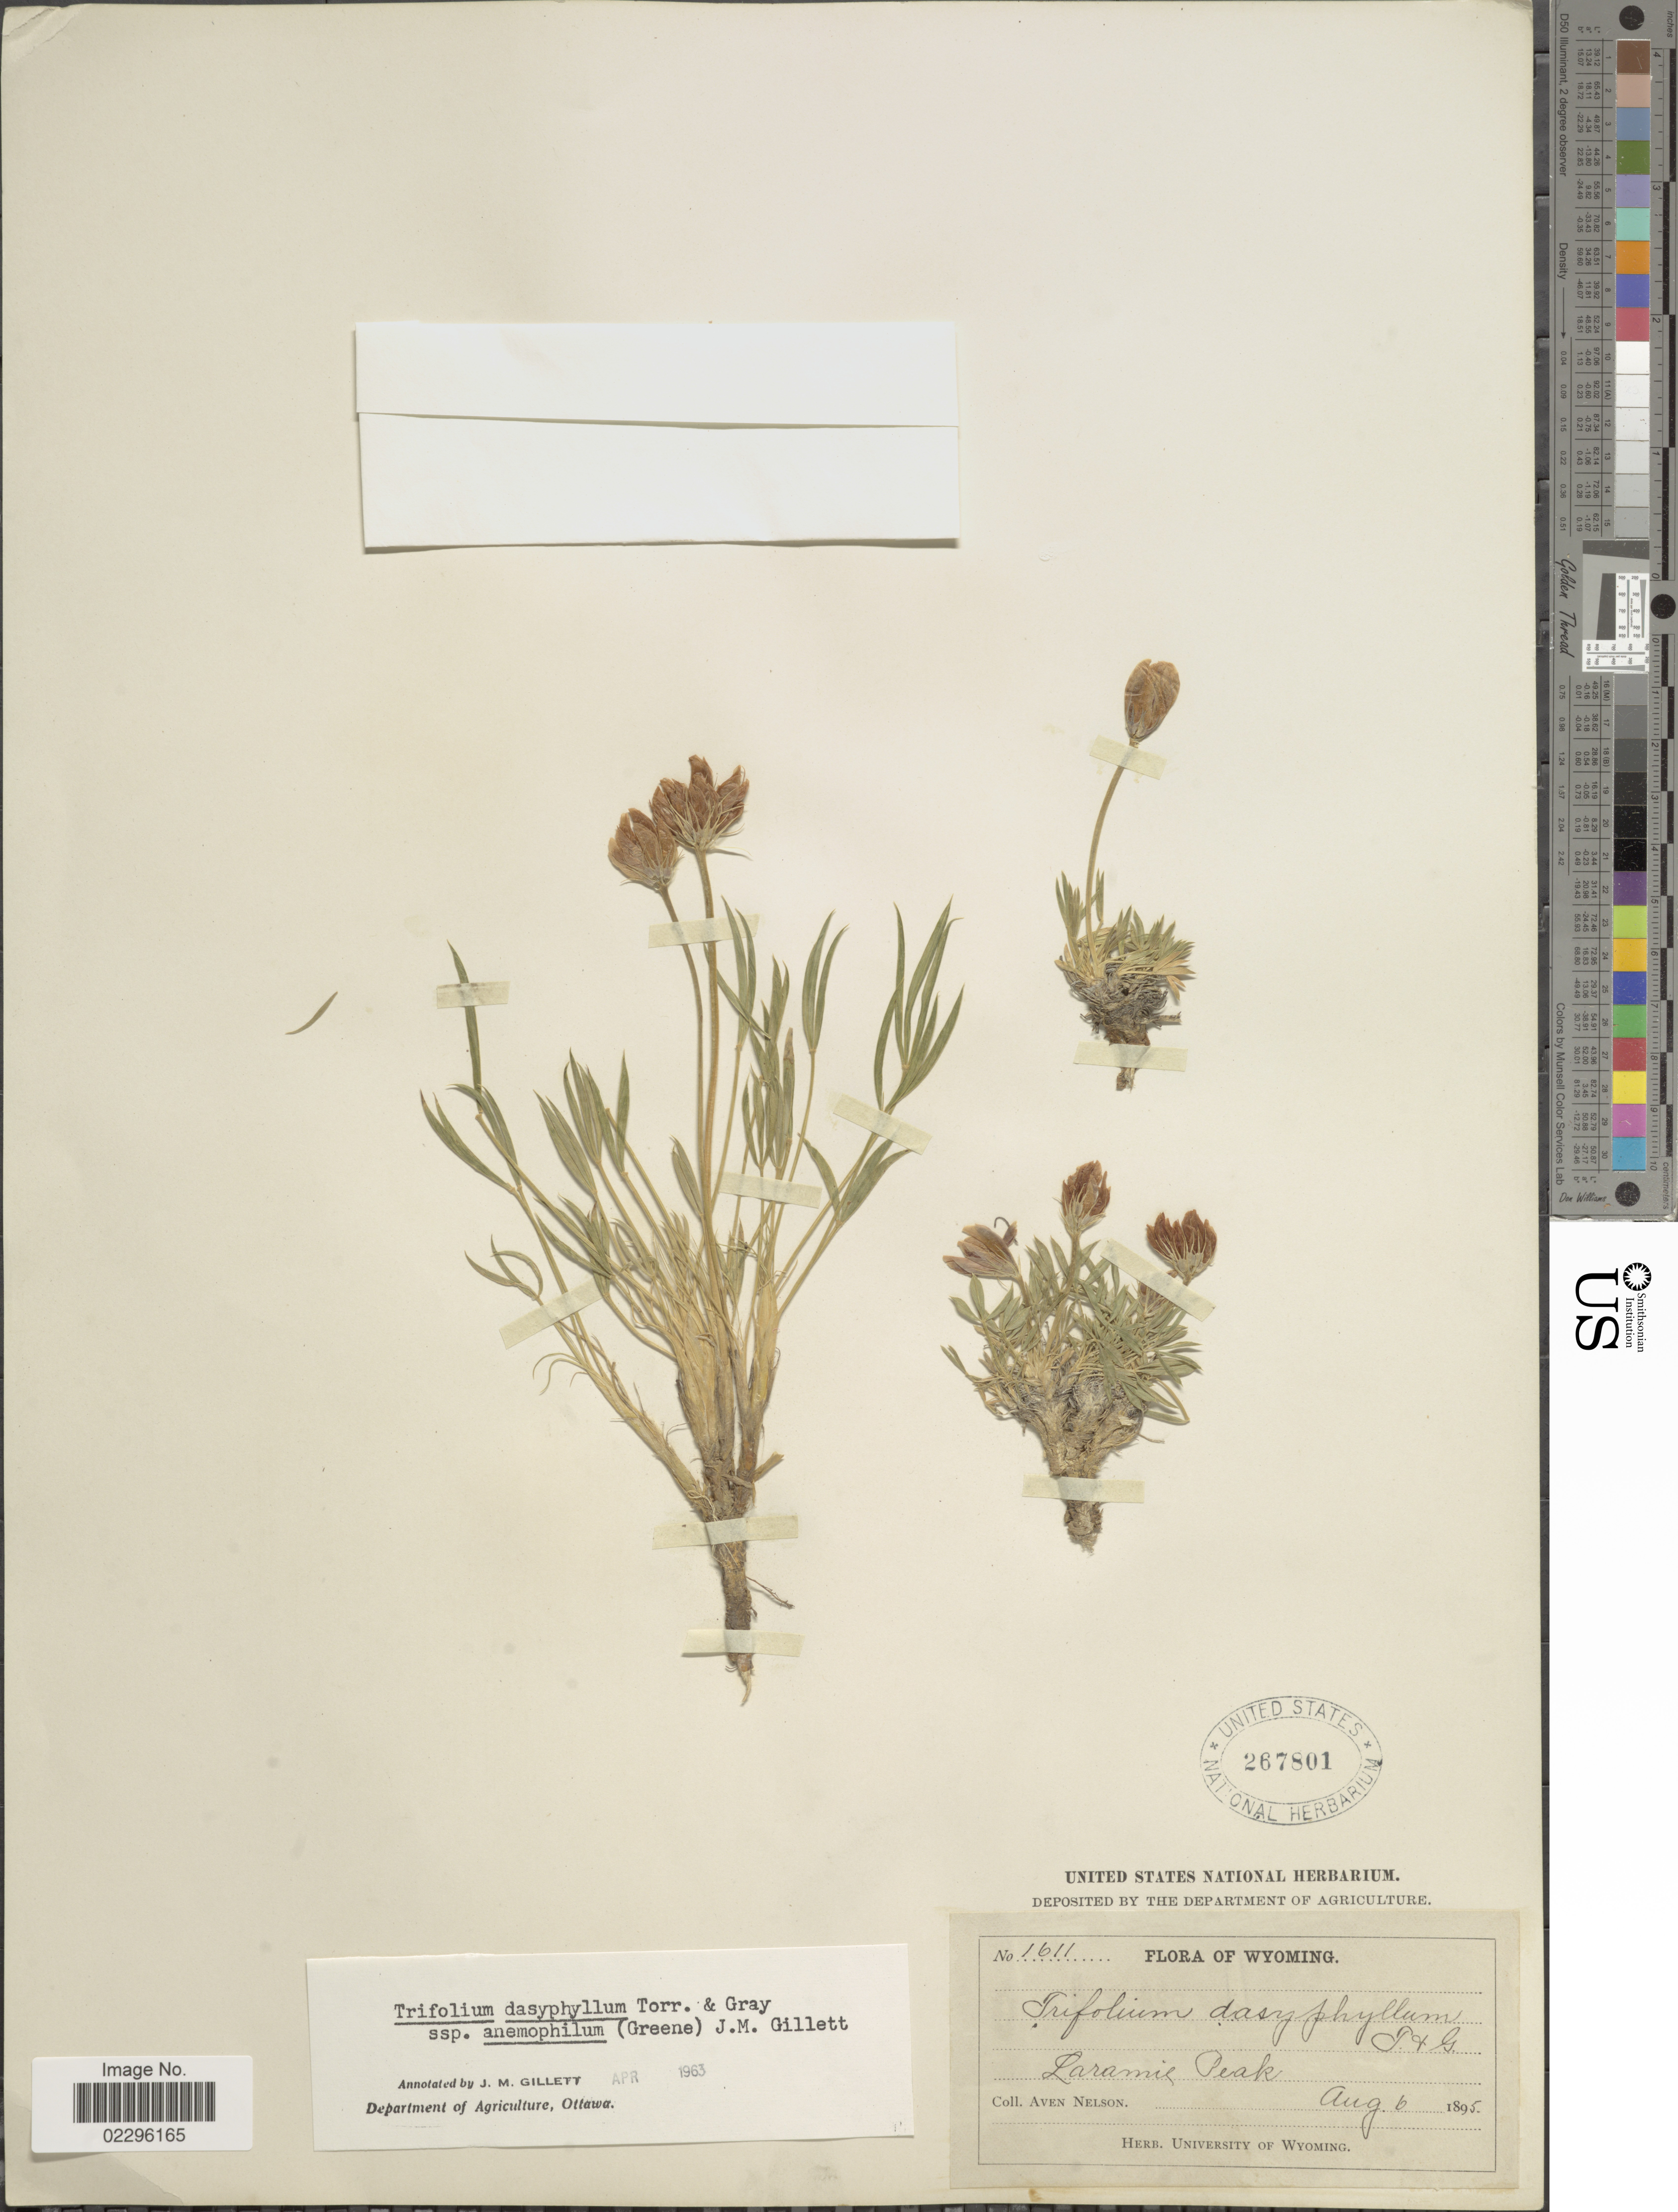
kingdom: Plantae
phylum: Tracheophyta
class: Magnoliopsida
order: Fabales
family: Fabaceae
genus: Trifolium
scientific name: Trifolium dasyphyllum subsp. anemophilum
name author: (Greene) J.M. Gillett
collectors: A. Nelson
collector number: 1611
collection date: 1895-08-06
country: United States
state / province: Wyoming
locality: Laramie Peak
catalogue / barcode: US 267801